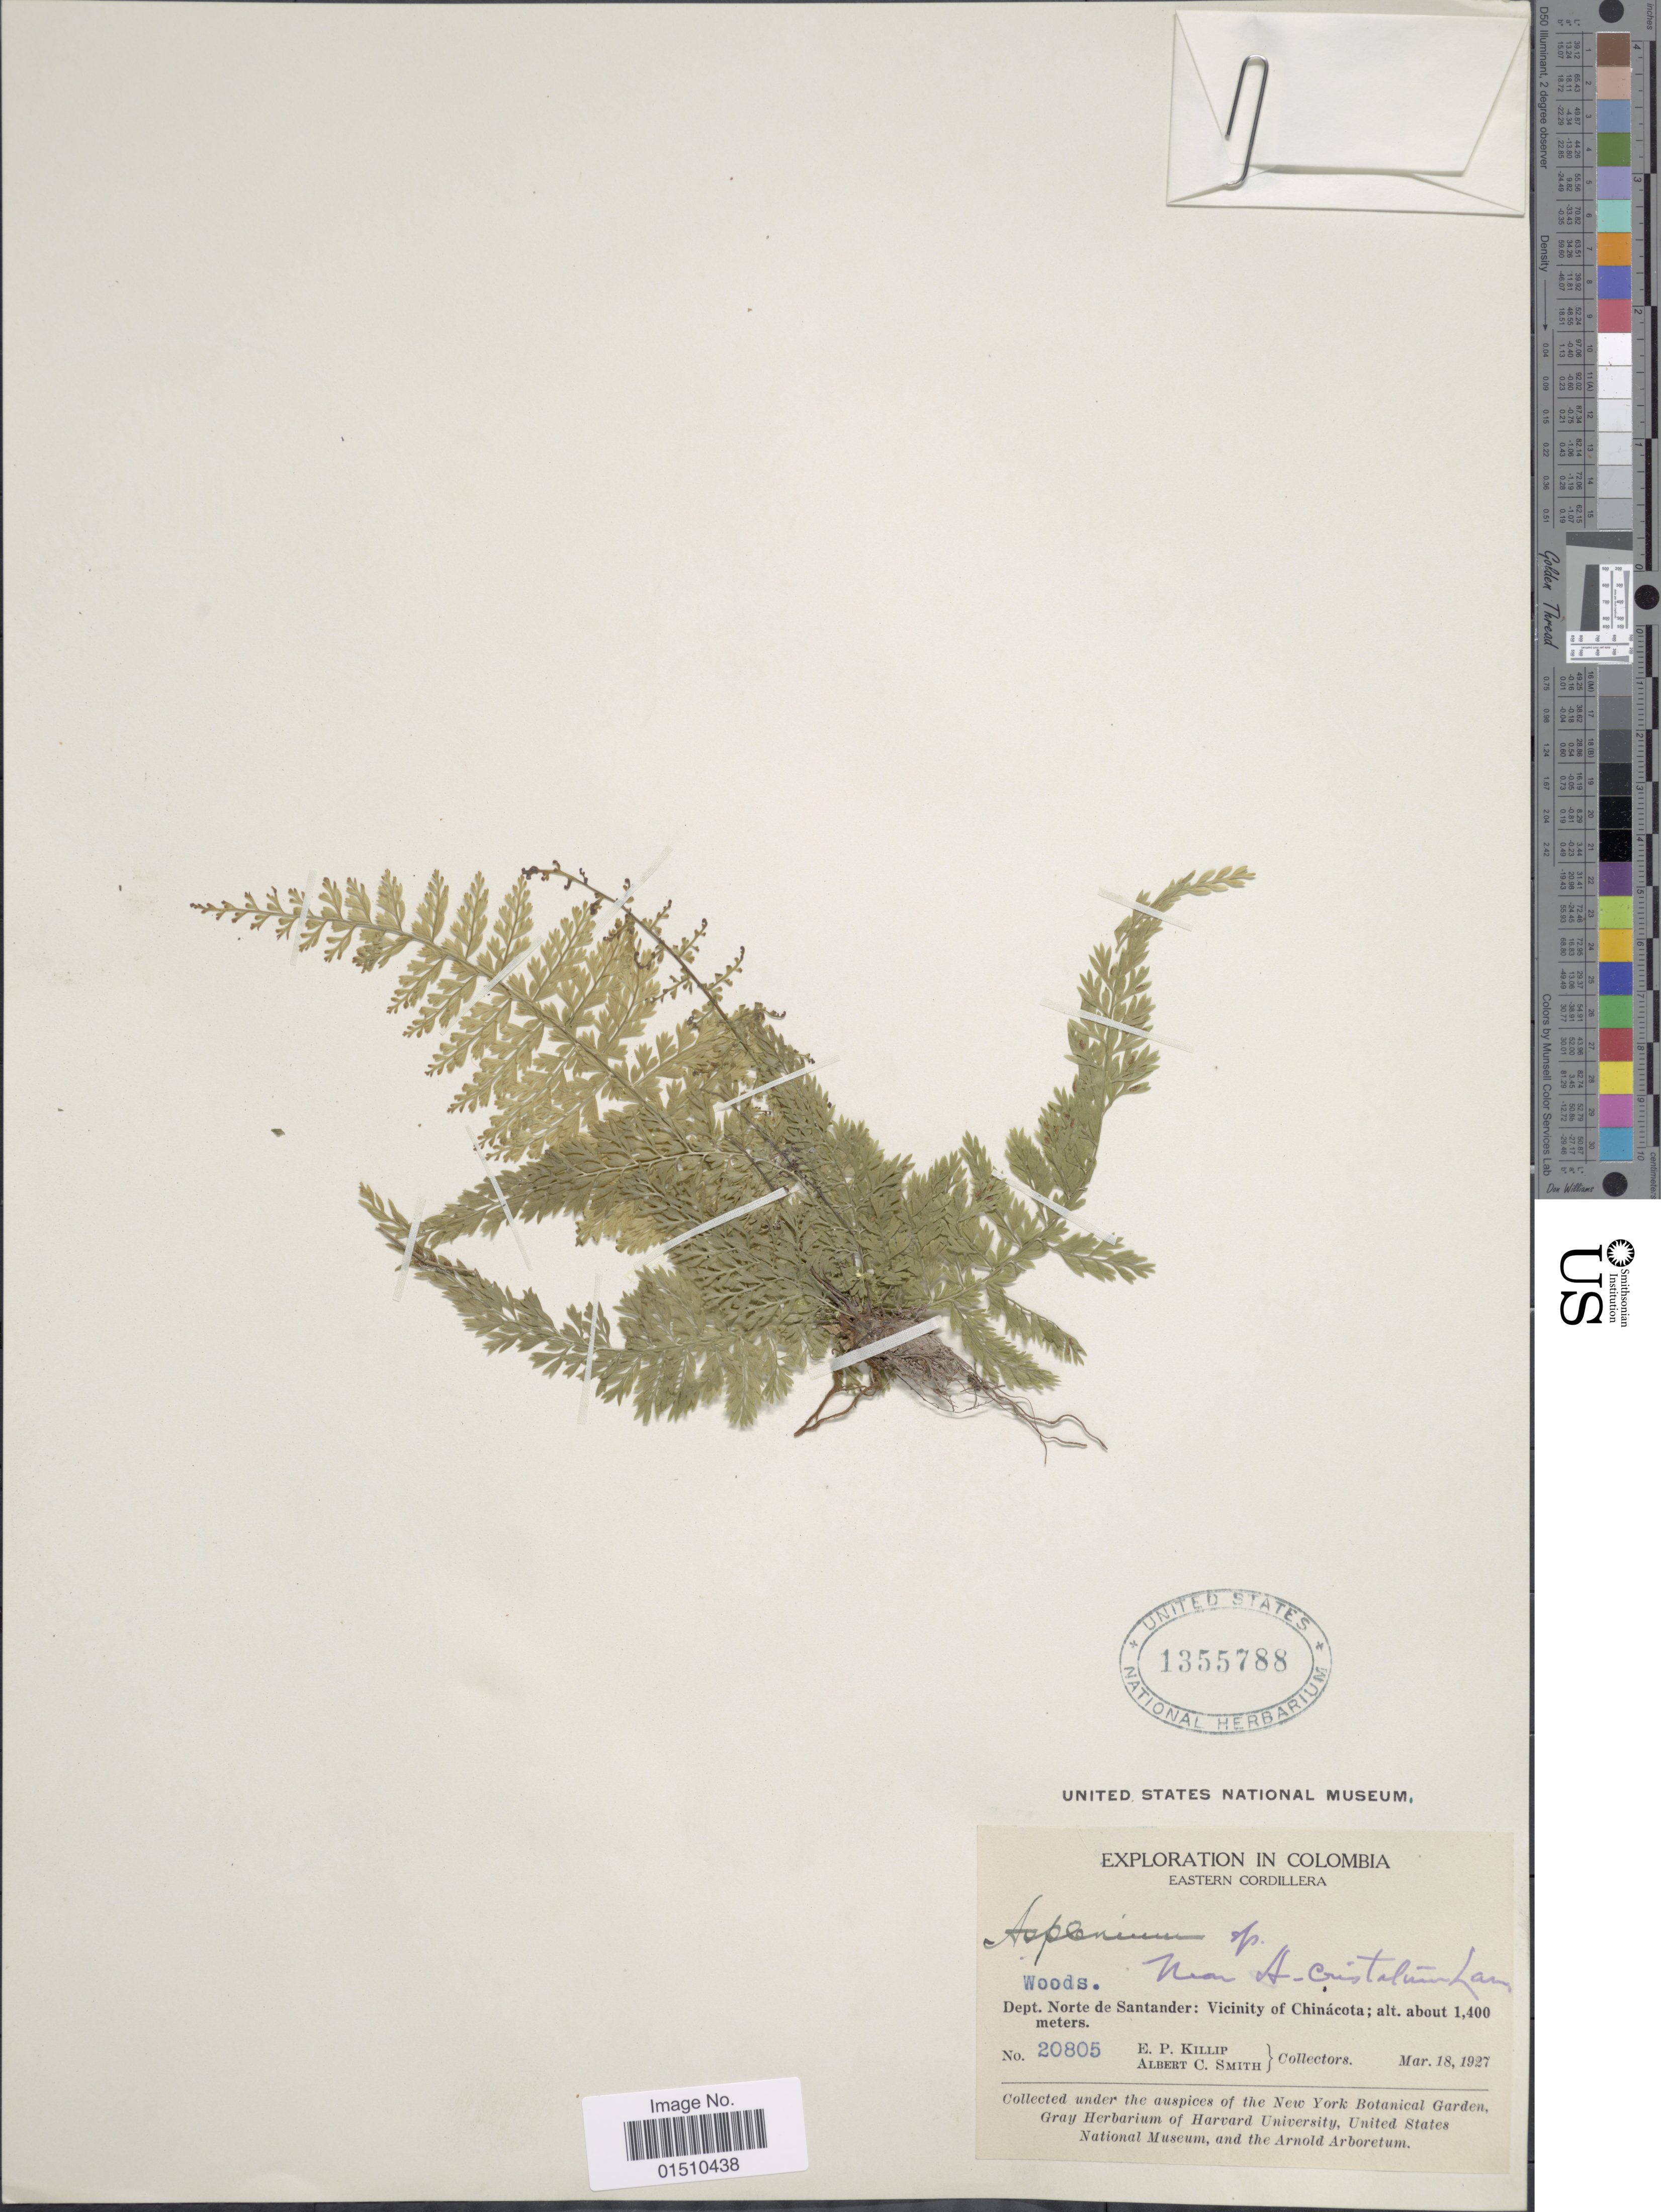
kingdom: Plantae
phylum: Tracheophyta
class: Polypodiopsida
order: Polypodiales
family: Aspleniaceae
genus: Asplenium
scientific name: Asplenium cristatum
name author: Lam.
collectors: E. P. Killip & A. C. Smith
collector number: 20805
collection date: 1927-03-18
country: Colombia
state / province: Norte de Santander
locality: Colombia, Dept. Norte de Santander: Vicinity of Chinacota.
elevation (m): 1400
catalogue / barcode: US 1355788